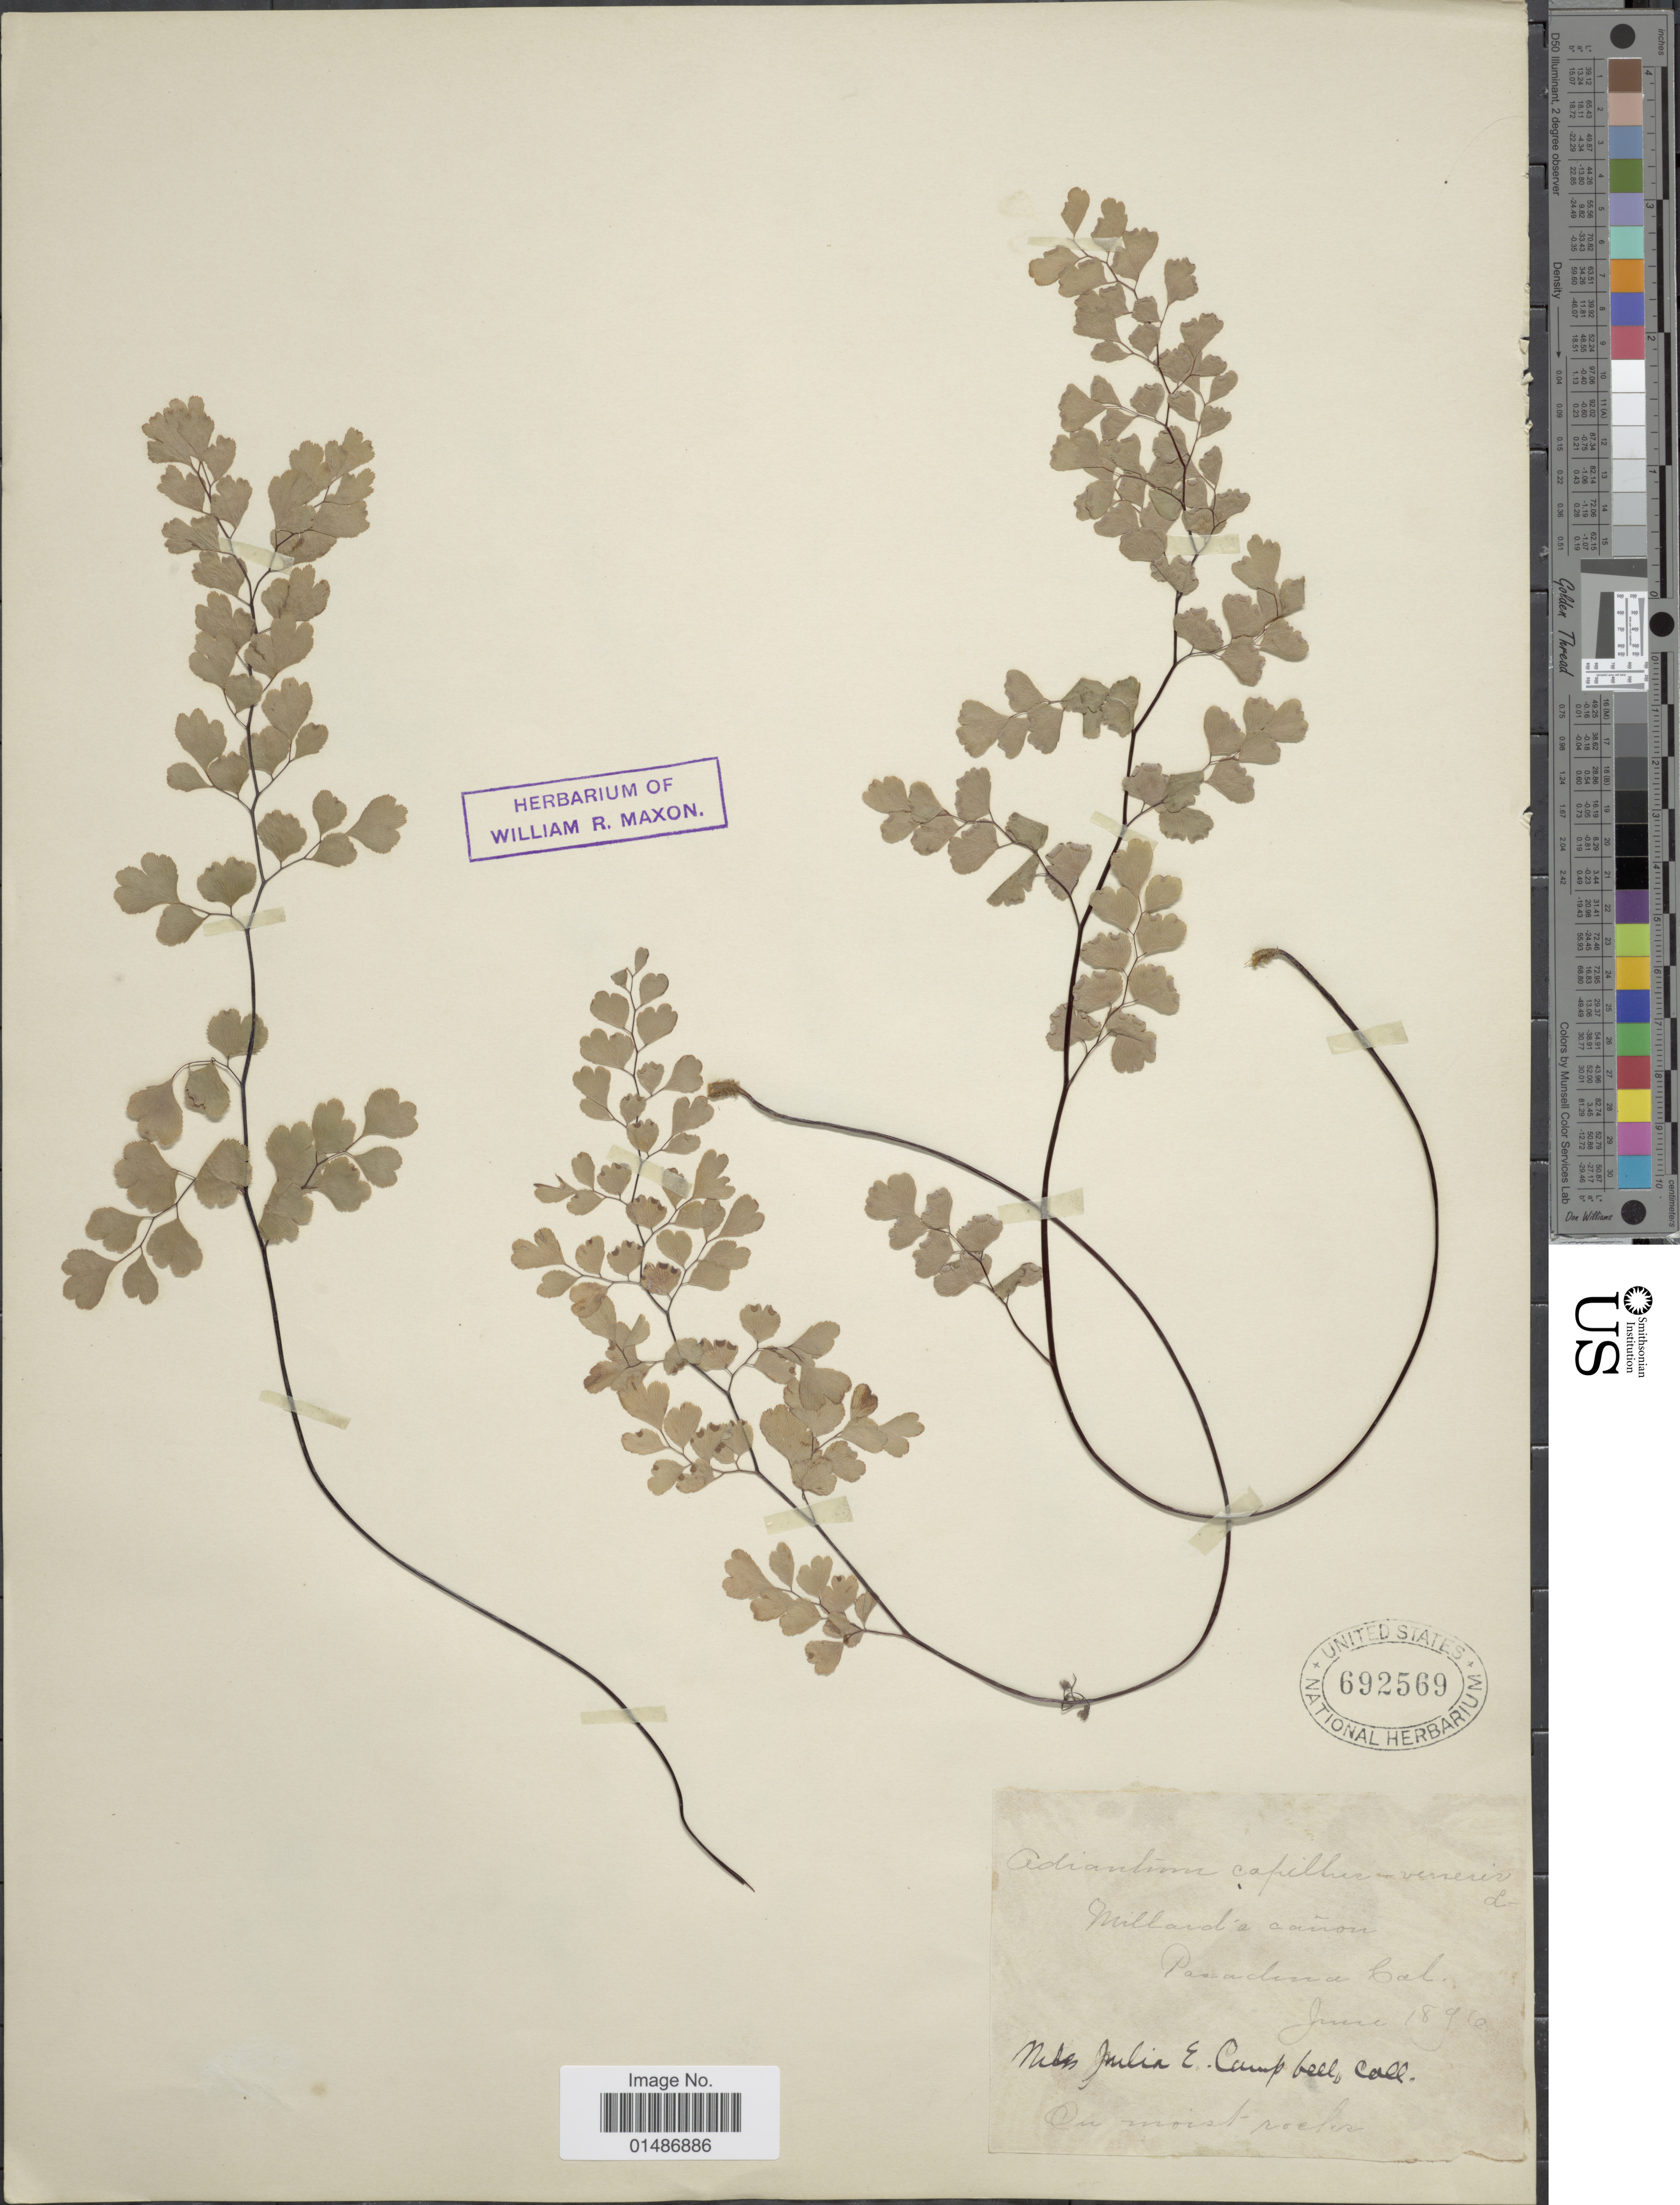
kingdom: Plantae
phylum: Tracheophyta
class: Polypodiopsida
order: Polypodiales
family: Pteridaceae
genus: Adiantum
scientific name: Adiantum capillus-veneris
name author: L.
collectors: J. E. Campbell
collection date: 1896-06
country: United States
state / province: California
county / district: Los Angeles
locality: Millard'a cañon, Pasadena.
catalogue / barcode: US 692569